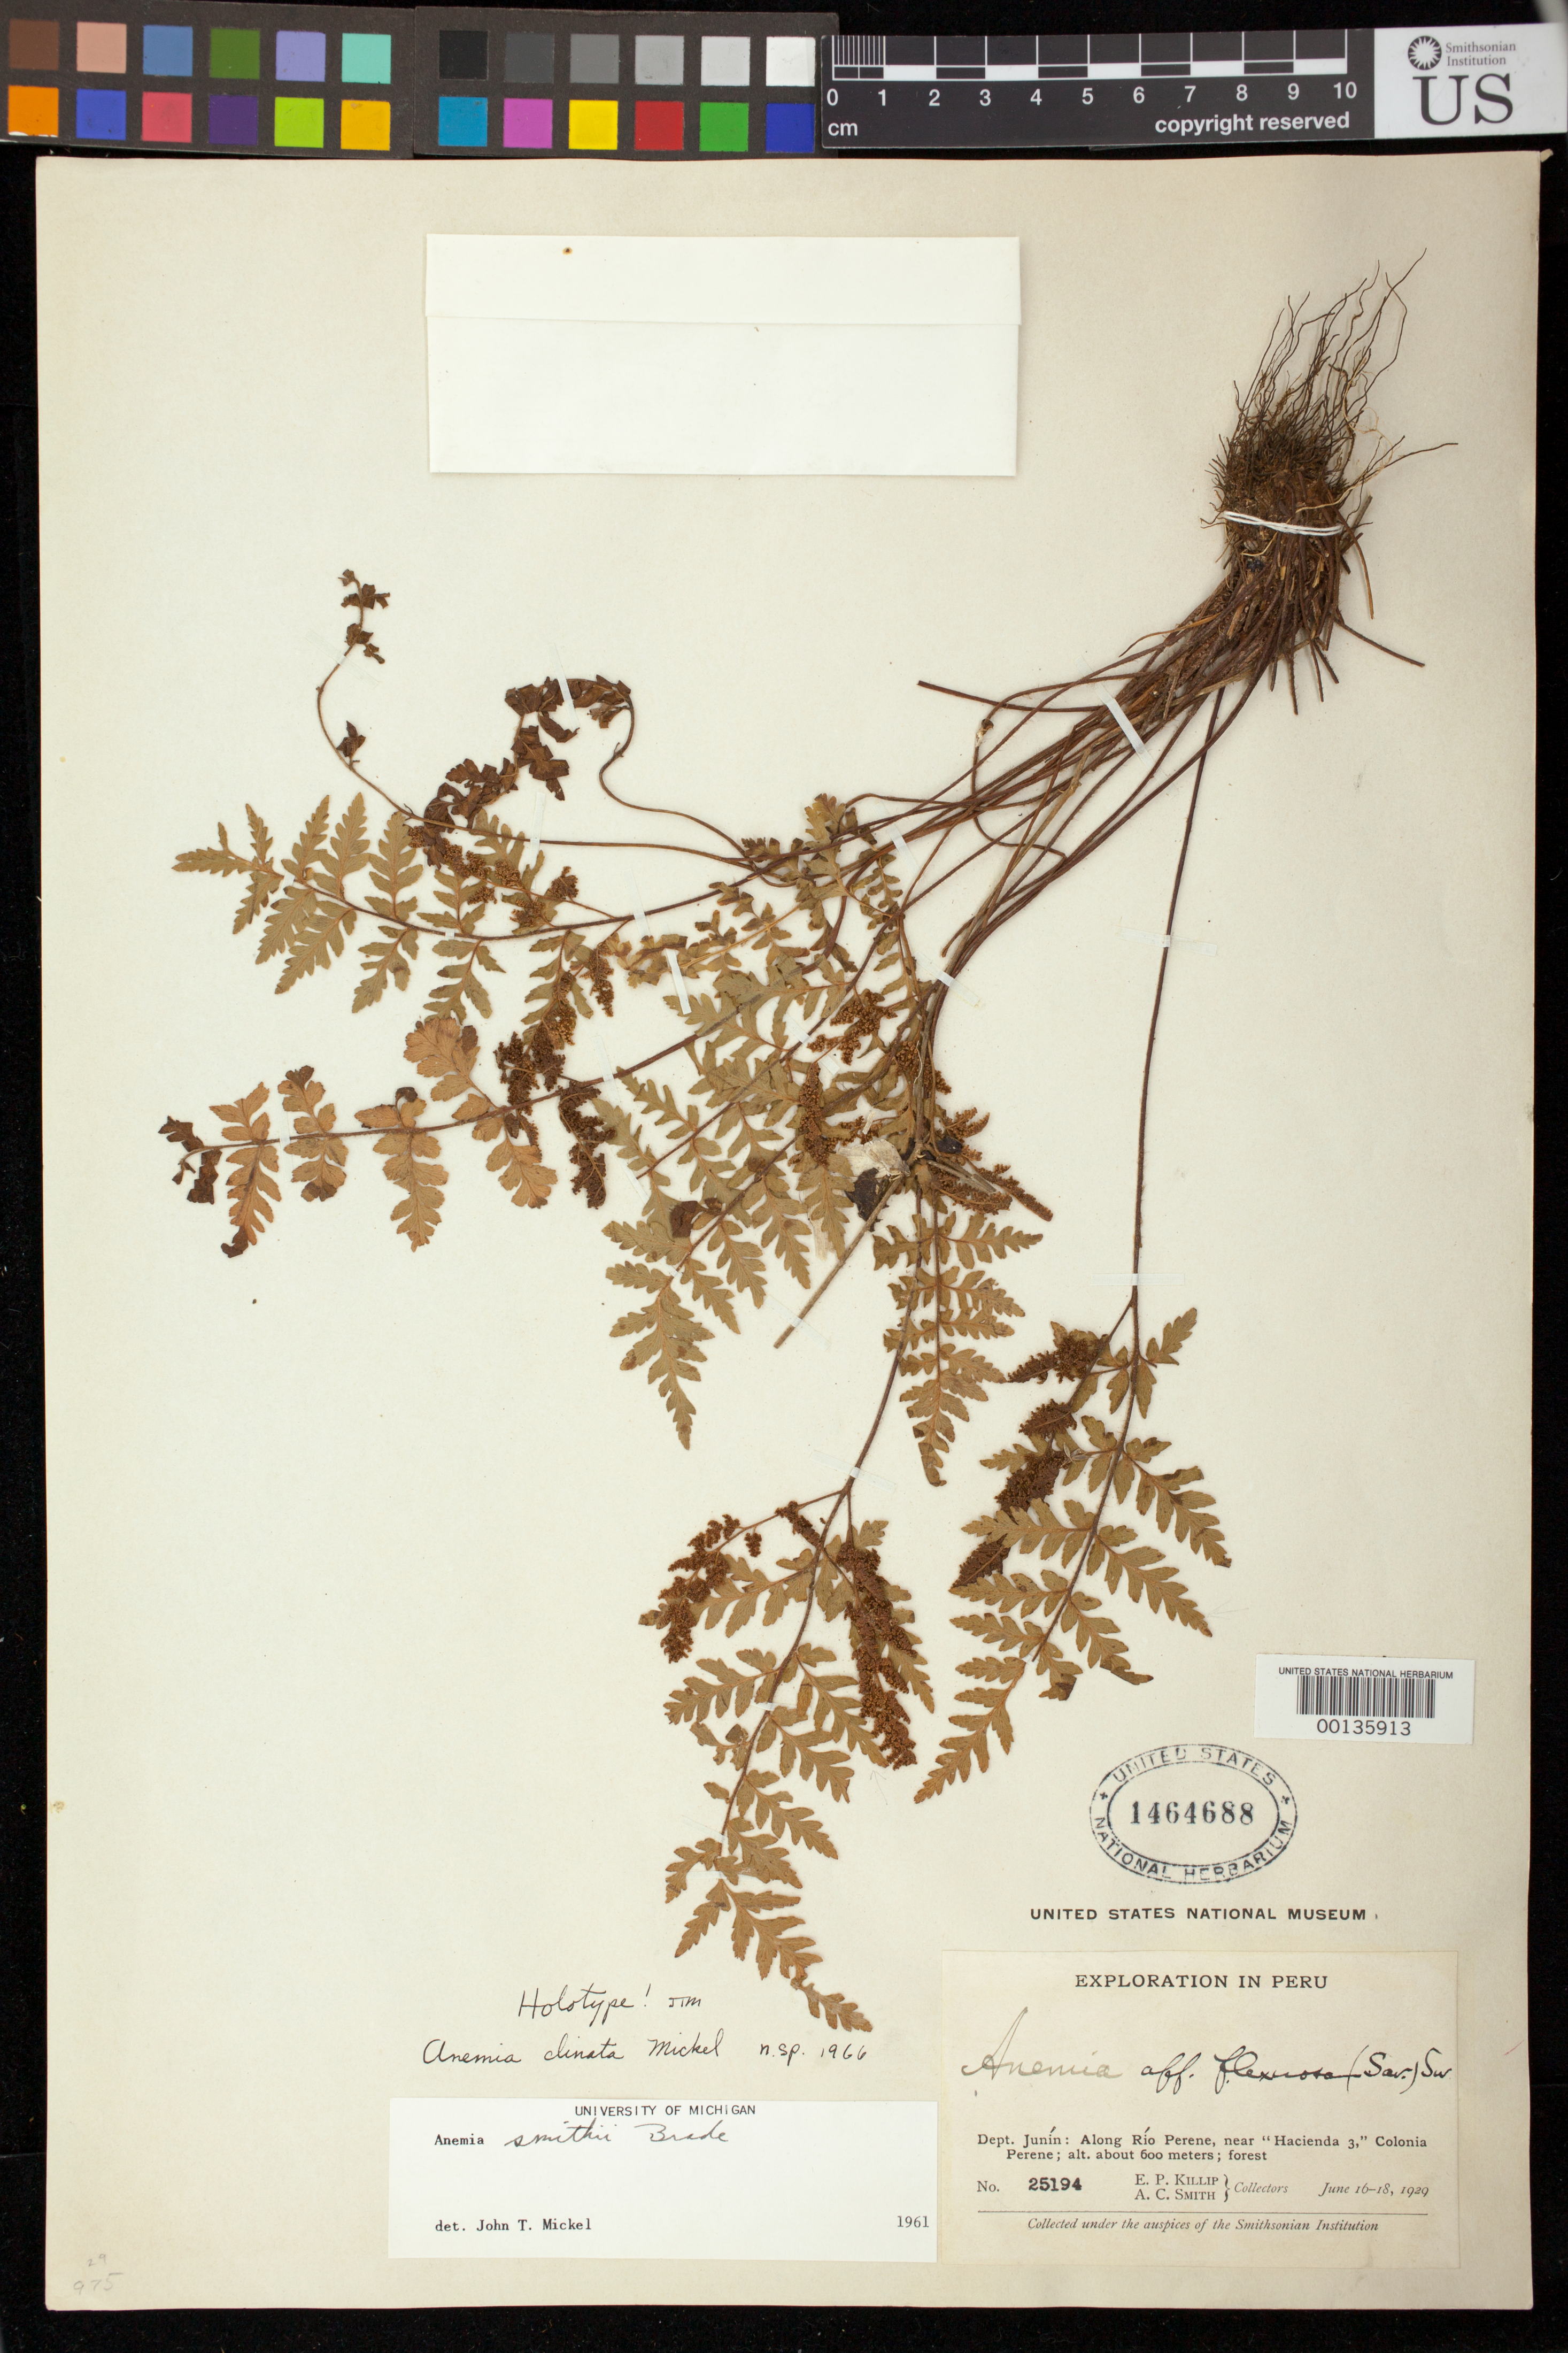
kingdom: Plantae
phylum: Tracheophyta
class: Polypodiopsida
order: Schizaeales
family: Anemiaceae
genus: Anemia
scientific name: Anemia clinata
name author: Mickel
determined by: Mickel, J. T., (NY), New York Botanical Garden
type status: Holotype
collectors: E. P. Killip & A. C. Smith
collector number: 25194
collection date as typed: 16 Jun 1929 to 18 Jun 1929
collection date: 1929-06-16/1929-06-18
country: Peru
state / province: Junín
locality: Rio Perene, near hacienda 3, Colonia Perene.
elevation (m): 600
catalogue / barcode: US 1464688